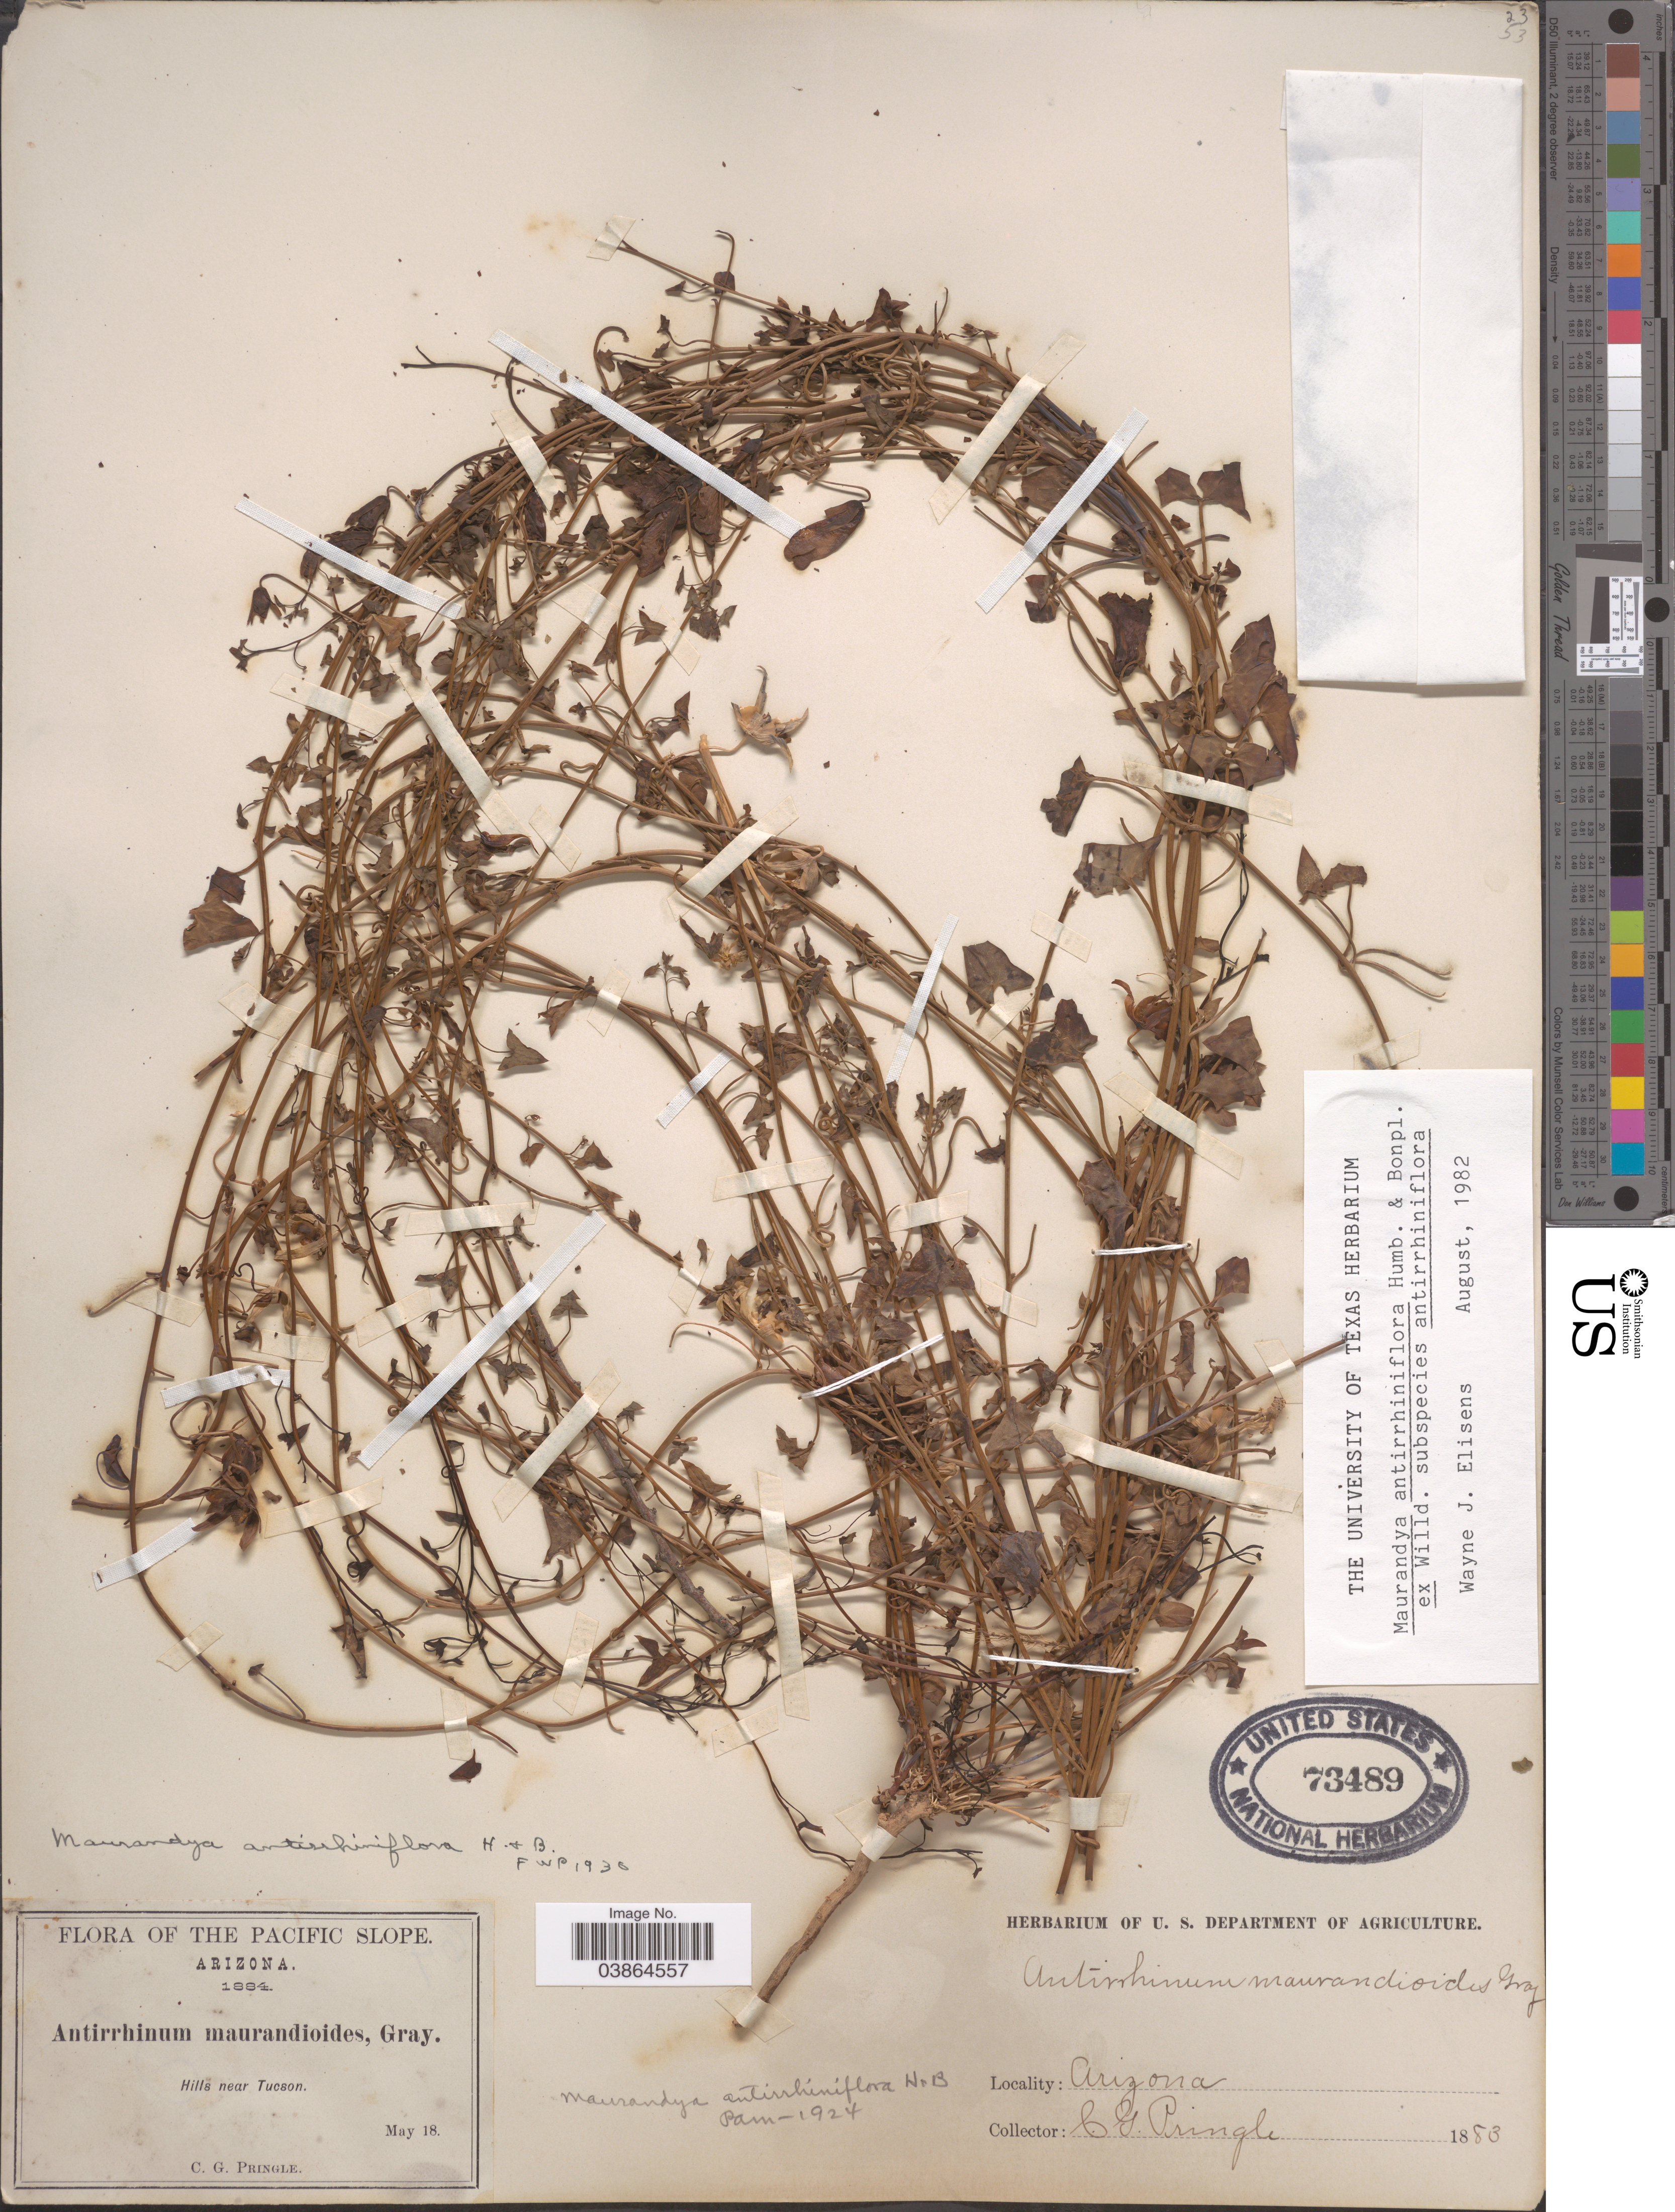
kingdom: Plantae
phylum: Tracheophyta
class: Magnoliopsida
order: Lamiales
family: Plantaginaceae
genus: Maurandya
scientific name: Maurandya antirrhiniflora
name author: Humb. & Bonpl. ex Willd.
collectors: C. G. Pringle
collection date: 1883-05-18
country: United States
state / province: Arizona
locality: The Pacific Slope. Hills near Tucson.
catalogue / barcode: US 73489